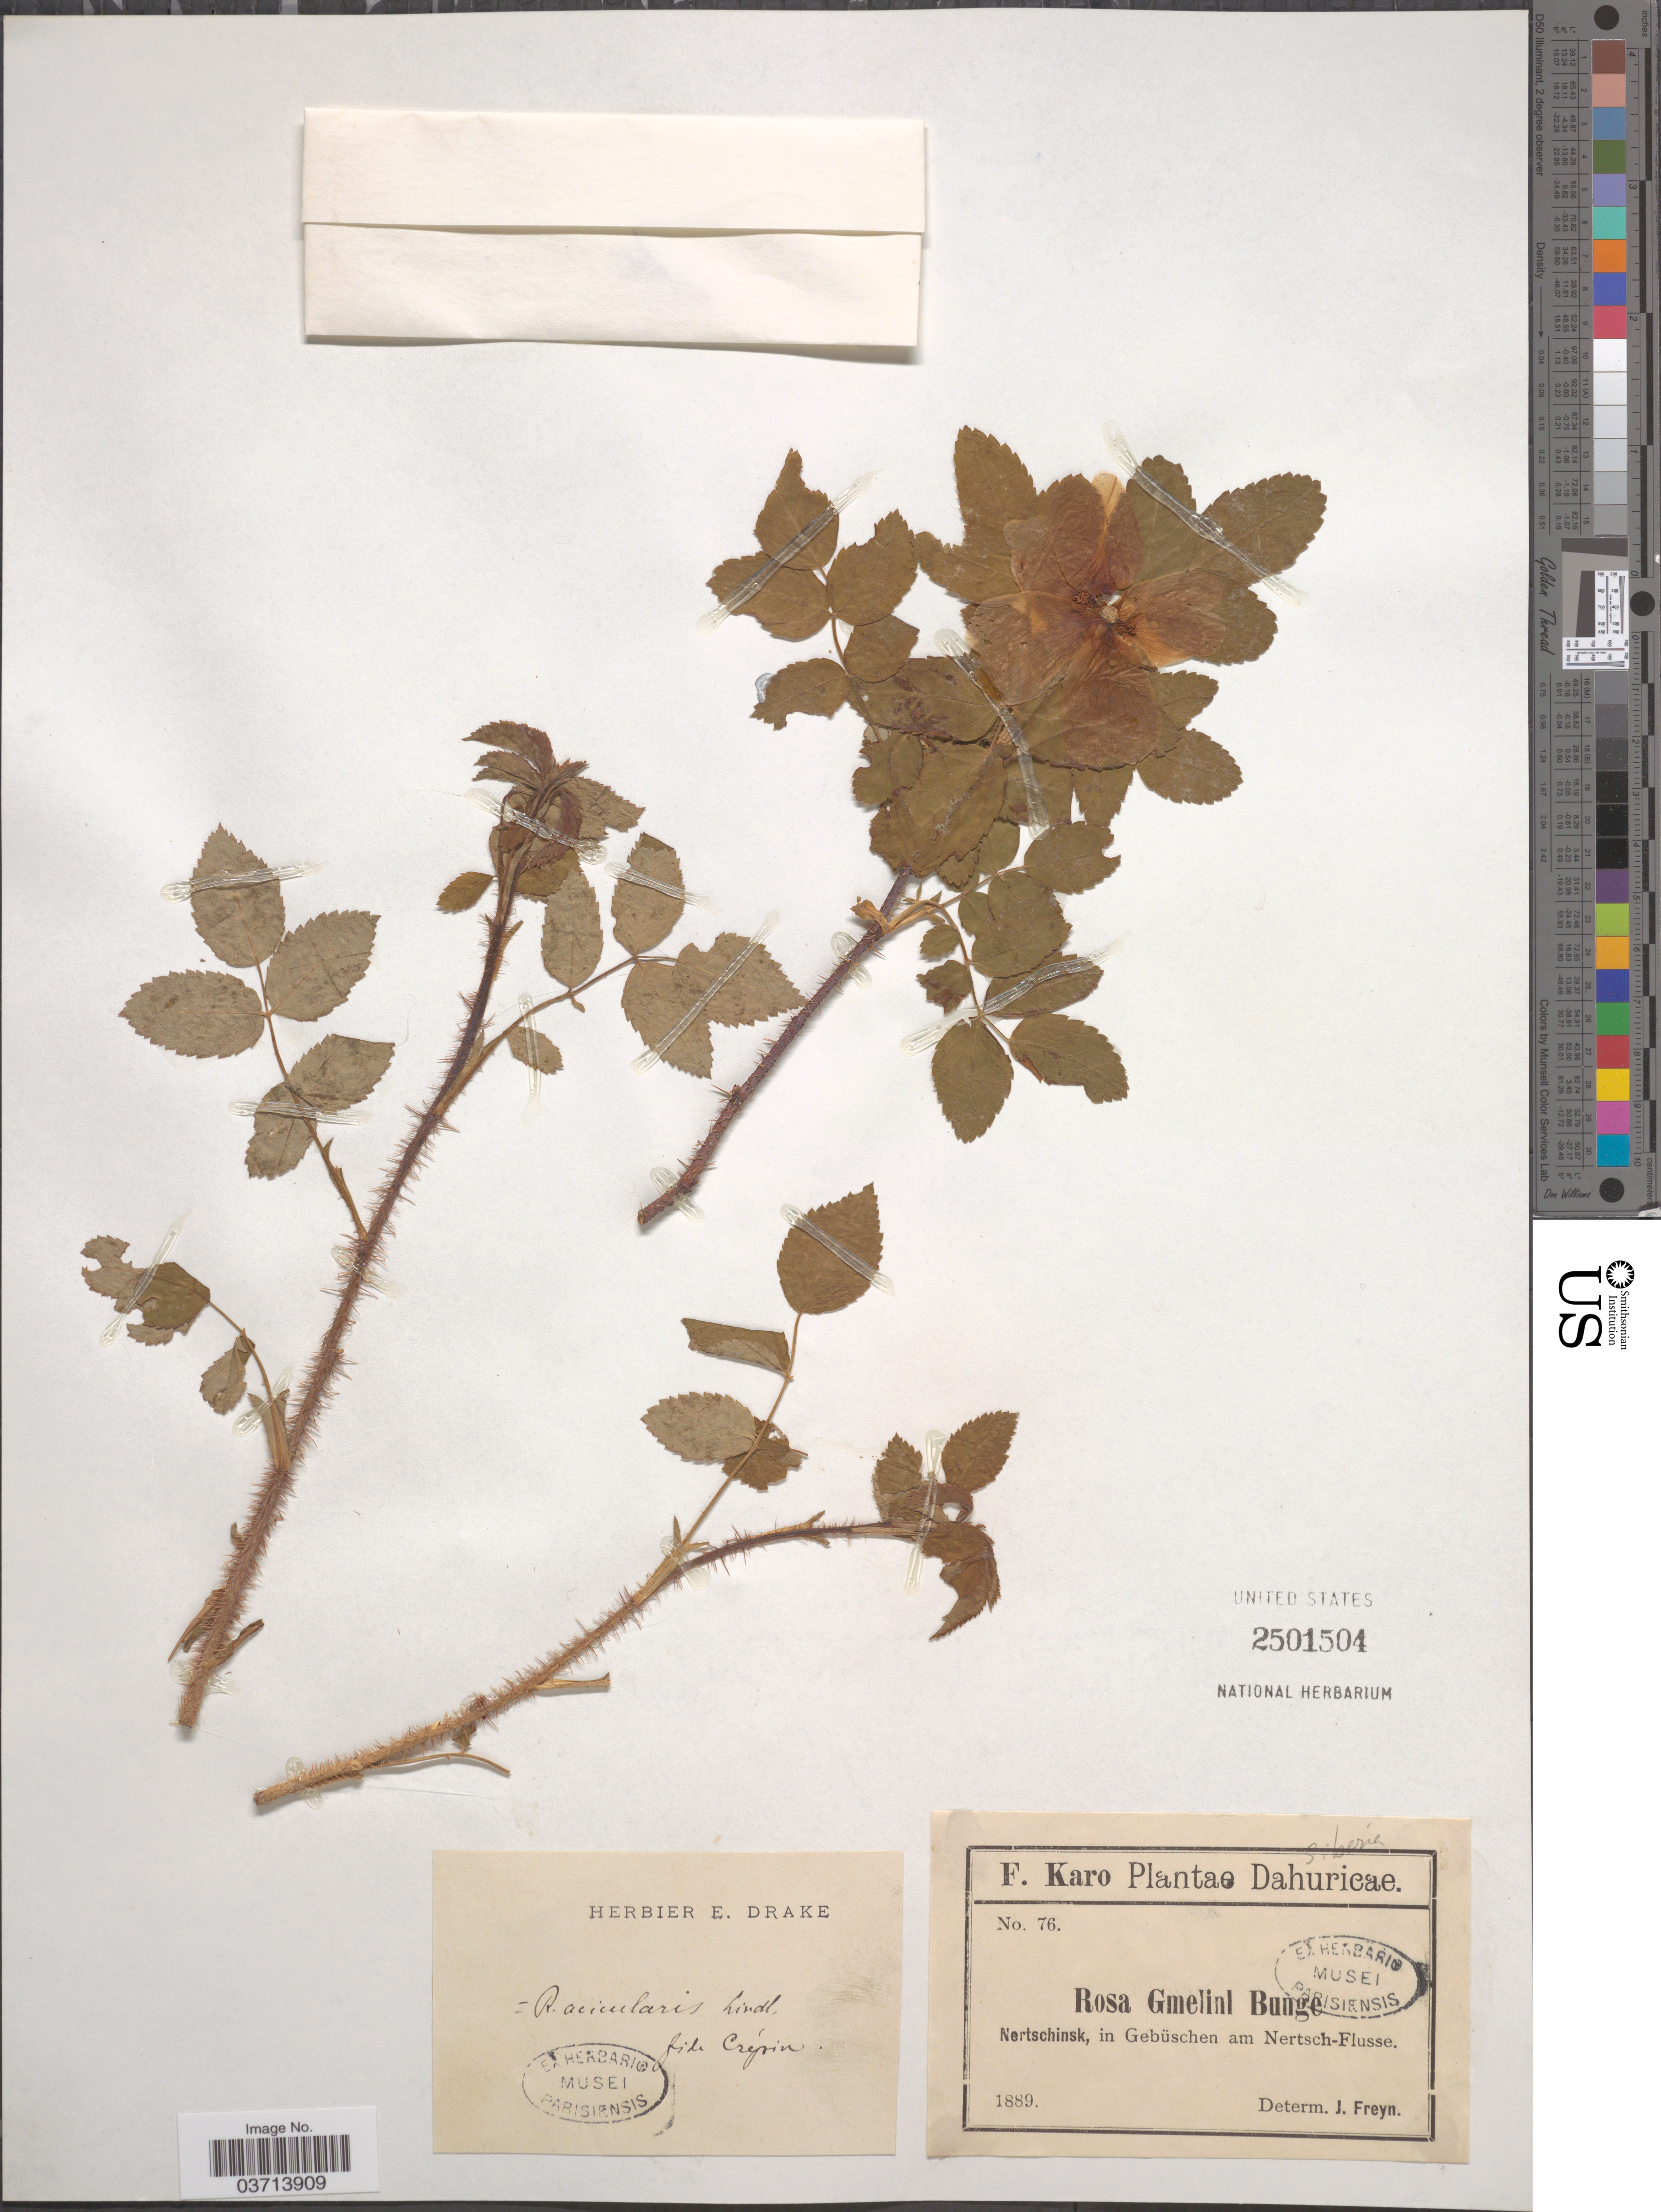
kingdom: Plantae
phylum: Tracheophyta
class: Magnoliopsida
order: Rosales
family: Rosaceae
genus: Rosa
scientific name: Rosa acicularis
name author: Lindl.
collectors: F. Karo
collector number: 76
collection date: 1889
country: Russian Federation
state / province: Amur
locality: Siberia. Dahuricae. Nertschinsk, in Gebüschen am Nertsch-Flusse.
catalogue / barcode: US 2501504